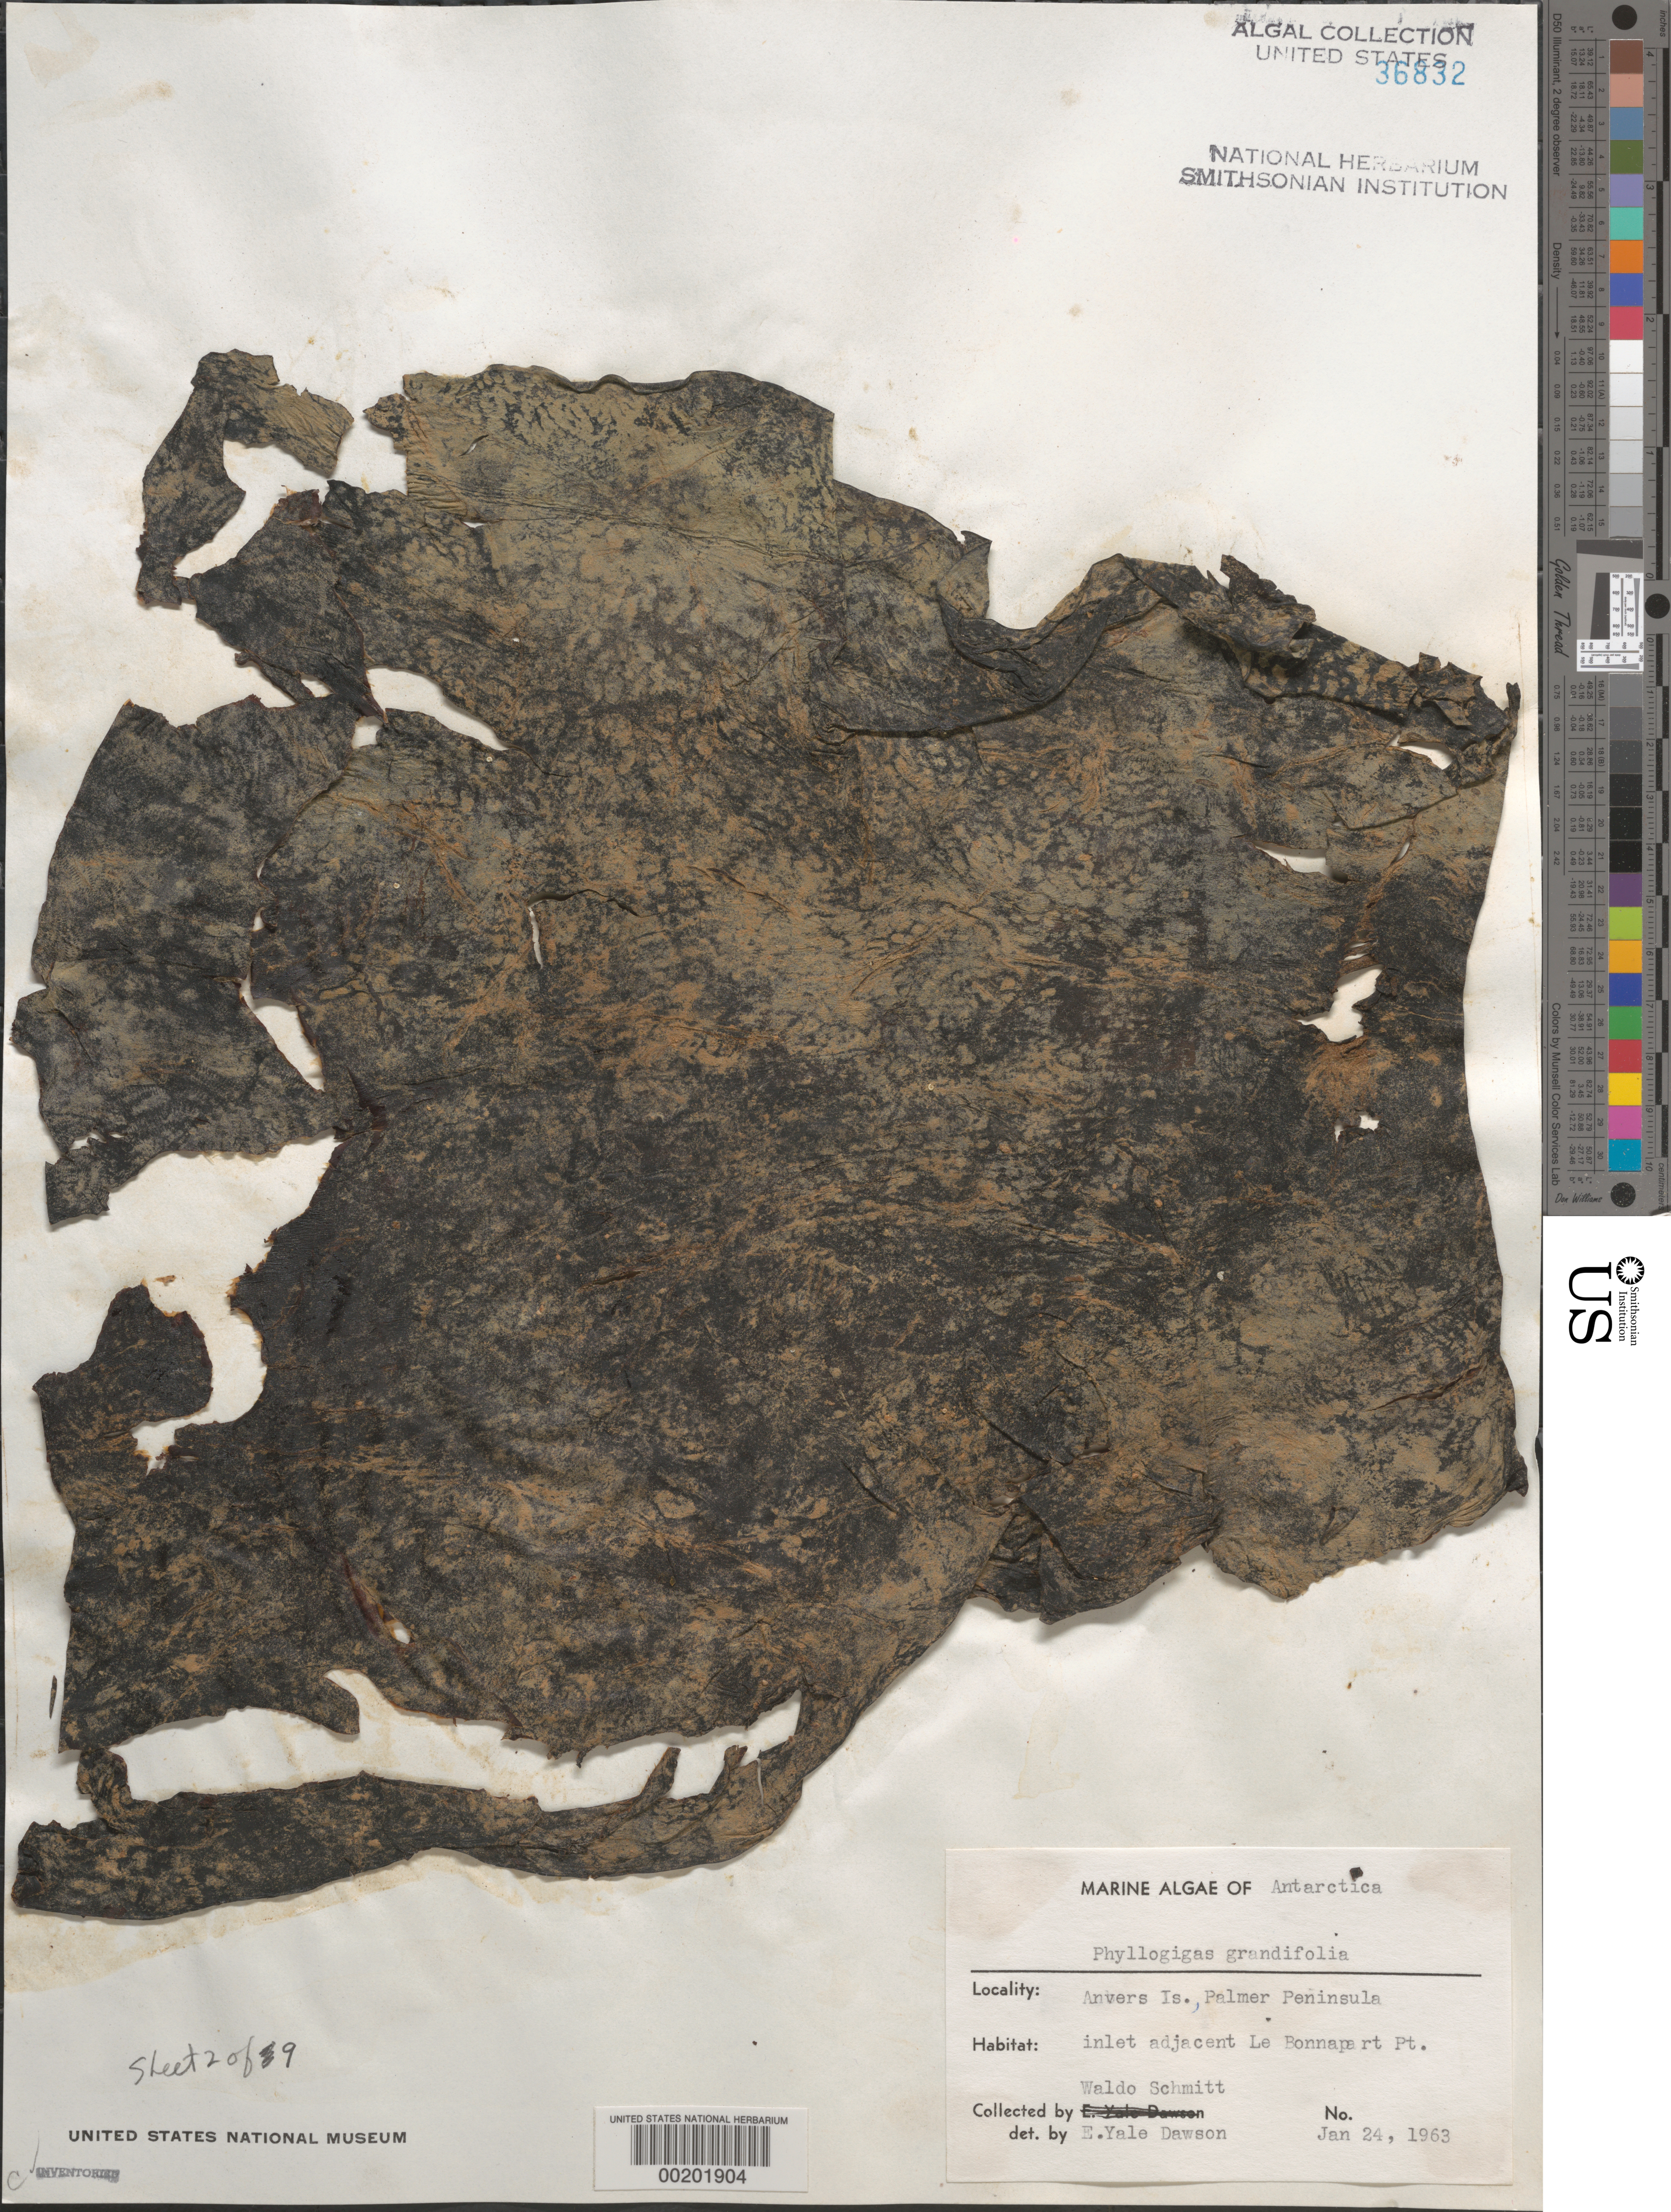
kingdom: Chromista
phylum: Ochrophyta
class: Phaeophyceae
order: Desmarestiales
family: Desmarestiaceae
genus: Himantothallus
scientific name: Himantothallus grandifolius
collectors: W. L. Schmitt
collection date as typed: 24 Jan 1963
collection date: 1963-01-24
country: Antarctica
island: Anvers Island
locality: Inlet adjacent to Le Bonaparte Point, Antarctic Peninsula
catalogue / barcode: US 36832